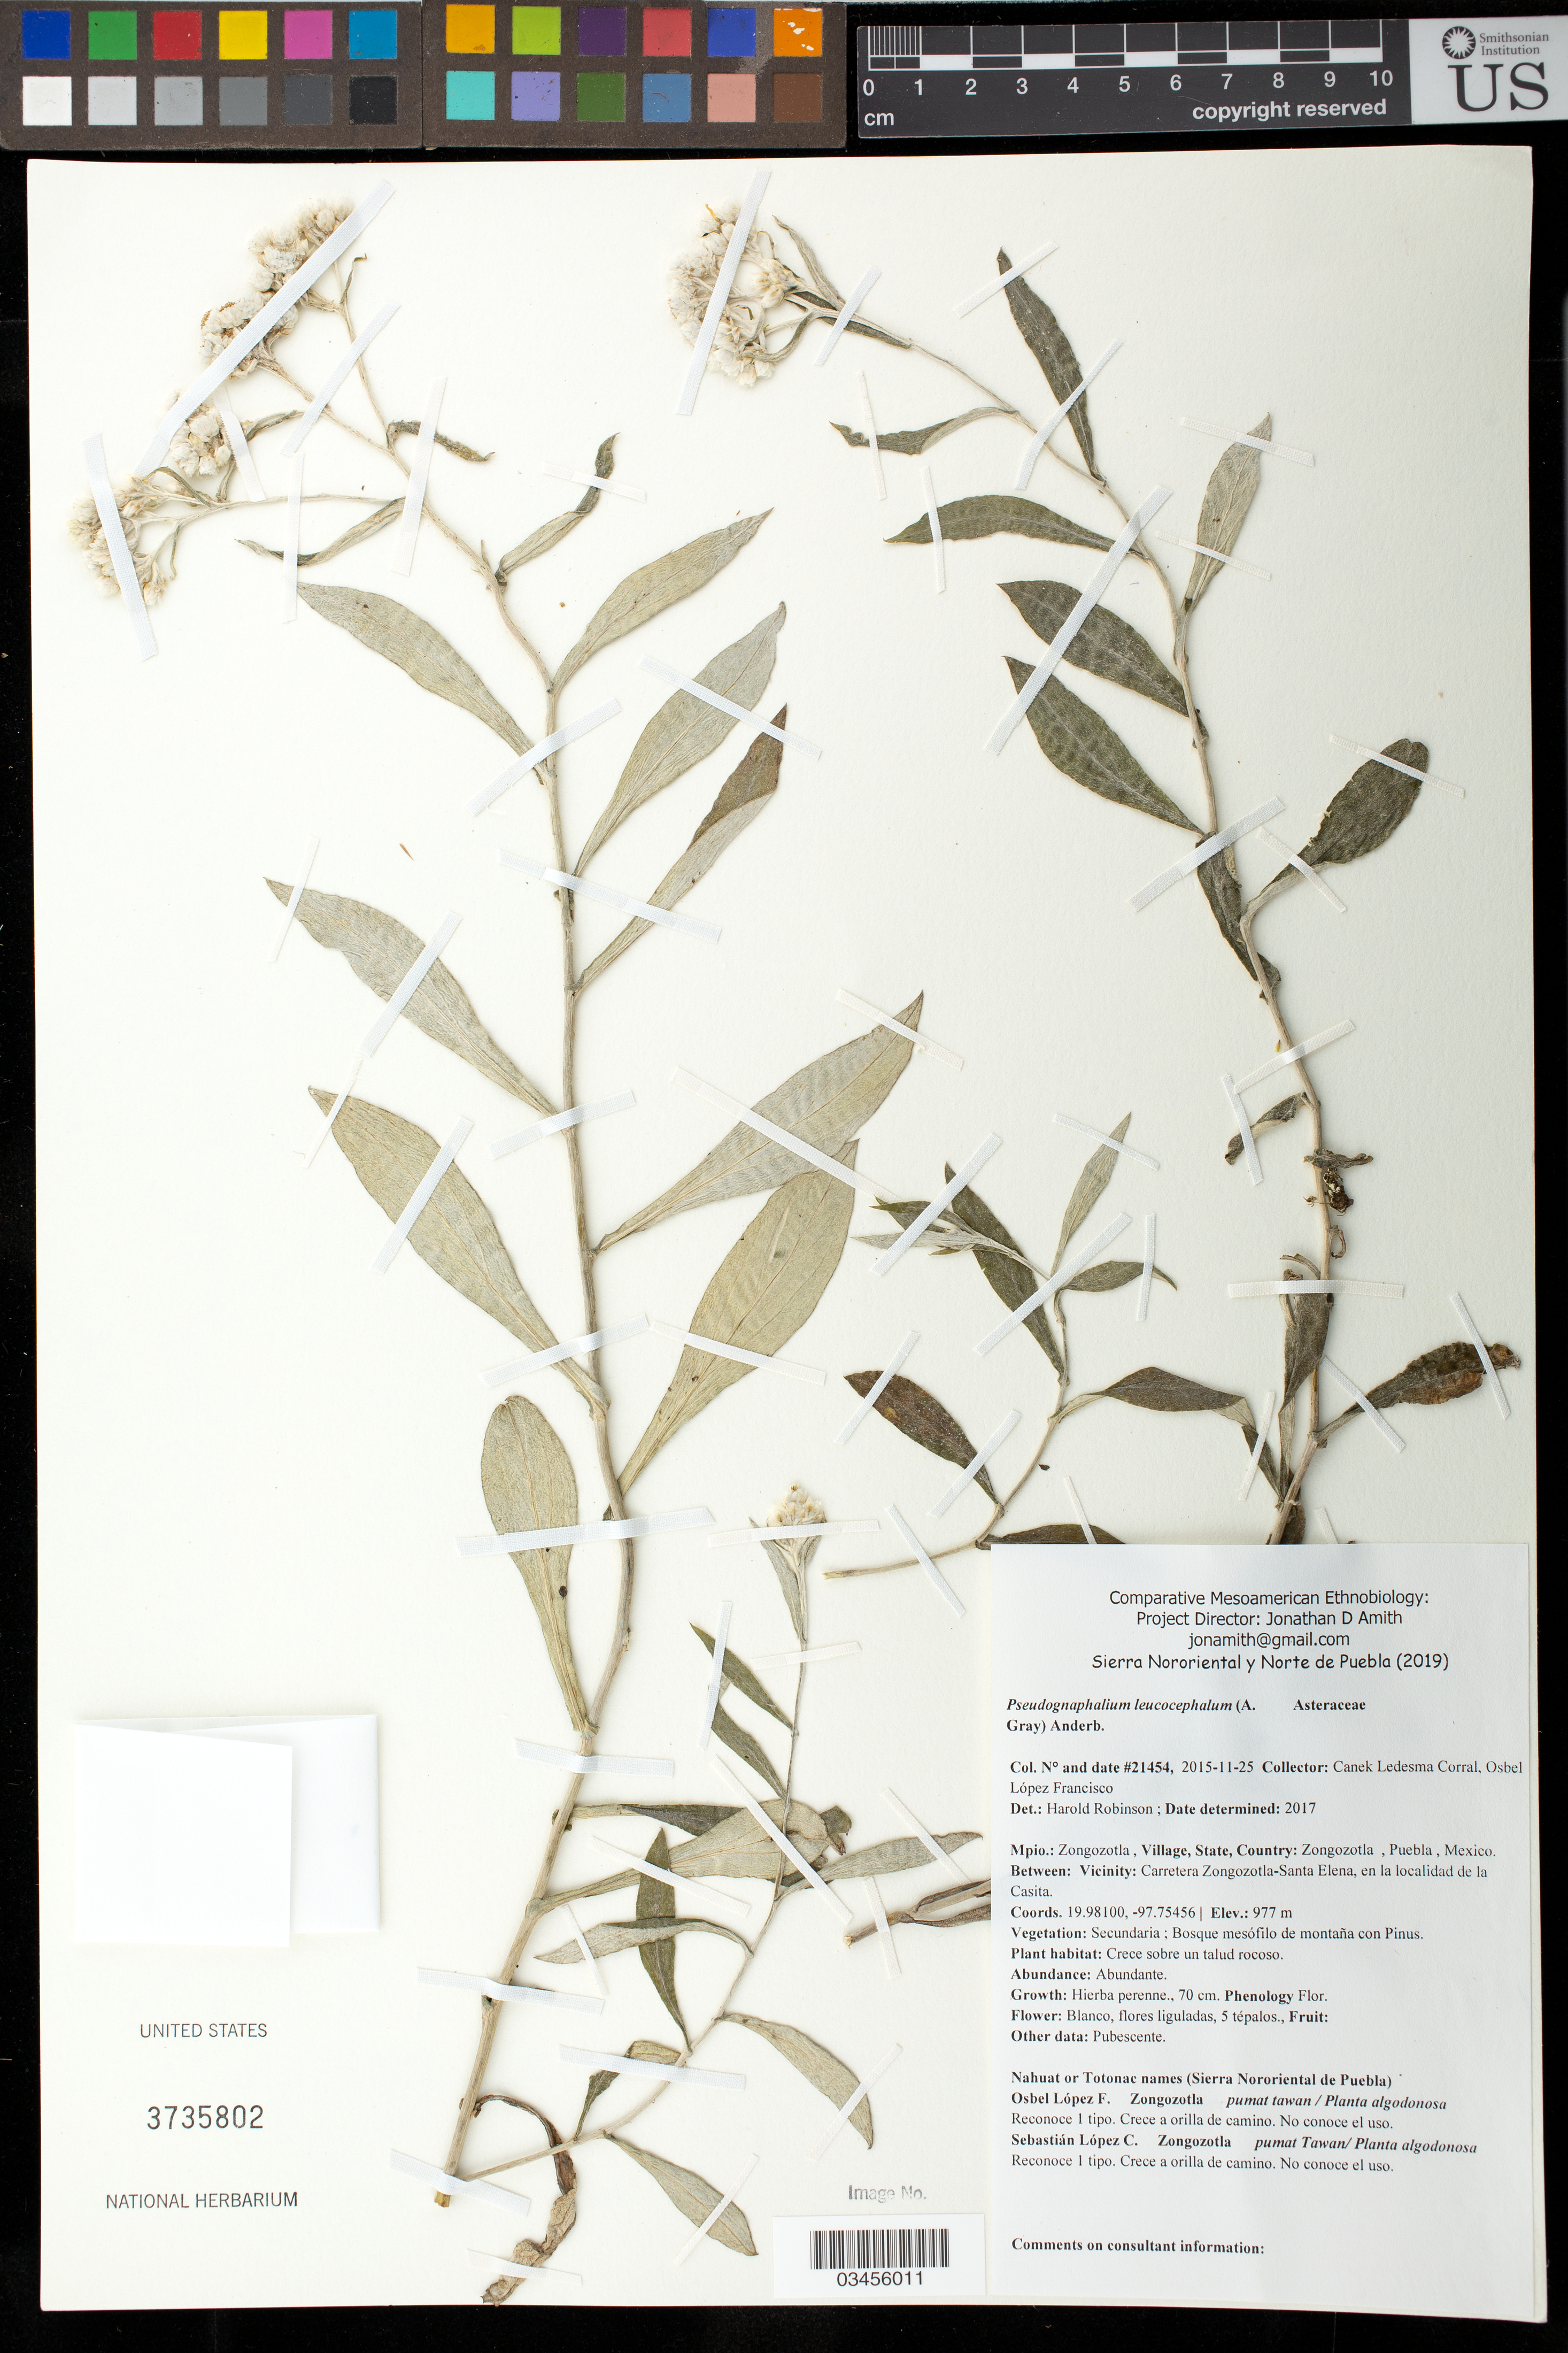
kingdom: Plantae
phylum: Tracheophyta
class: Magnoliopsida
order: Asterales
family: Asteraceae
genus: Pseudognaphalium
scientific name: Pseudognaphalium ehrenbergianum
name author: (Sch. Bip. ex Klatt) Hinojosa & Villaseñor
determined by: Nesom, Guy L.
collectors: Canek Ledesma C. & O. López Francisco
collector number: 21454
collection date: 2015-11-25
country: México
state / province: Puebla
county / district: Zongozotla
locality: PUEBLO: Zongozotla; LOCALIDAD EXACTA: Carretera Zongozotla-Santa Elena, en la localidad de la Casita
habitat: Bosque mesófilo de montaña con Pinus | Crece sobre un talud rocoso.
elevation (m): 977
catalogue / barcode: US 3735802